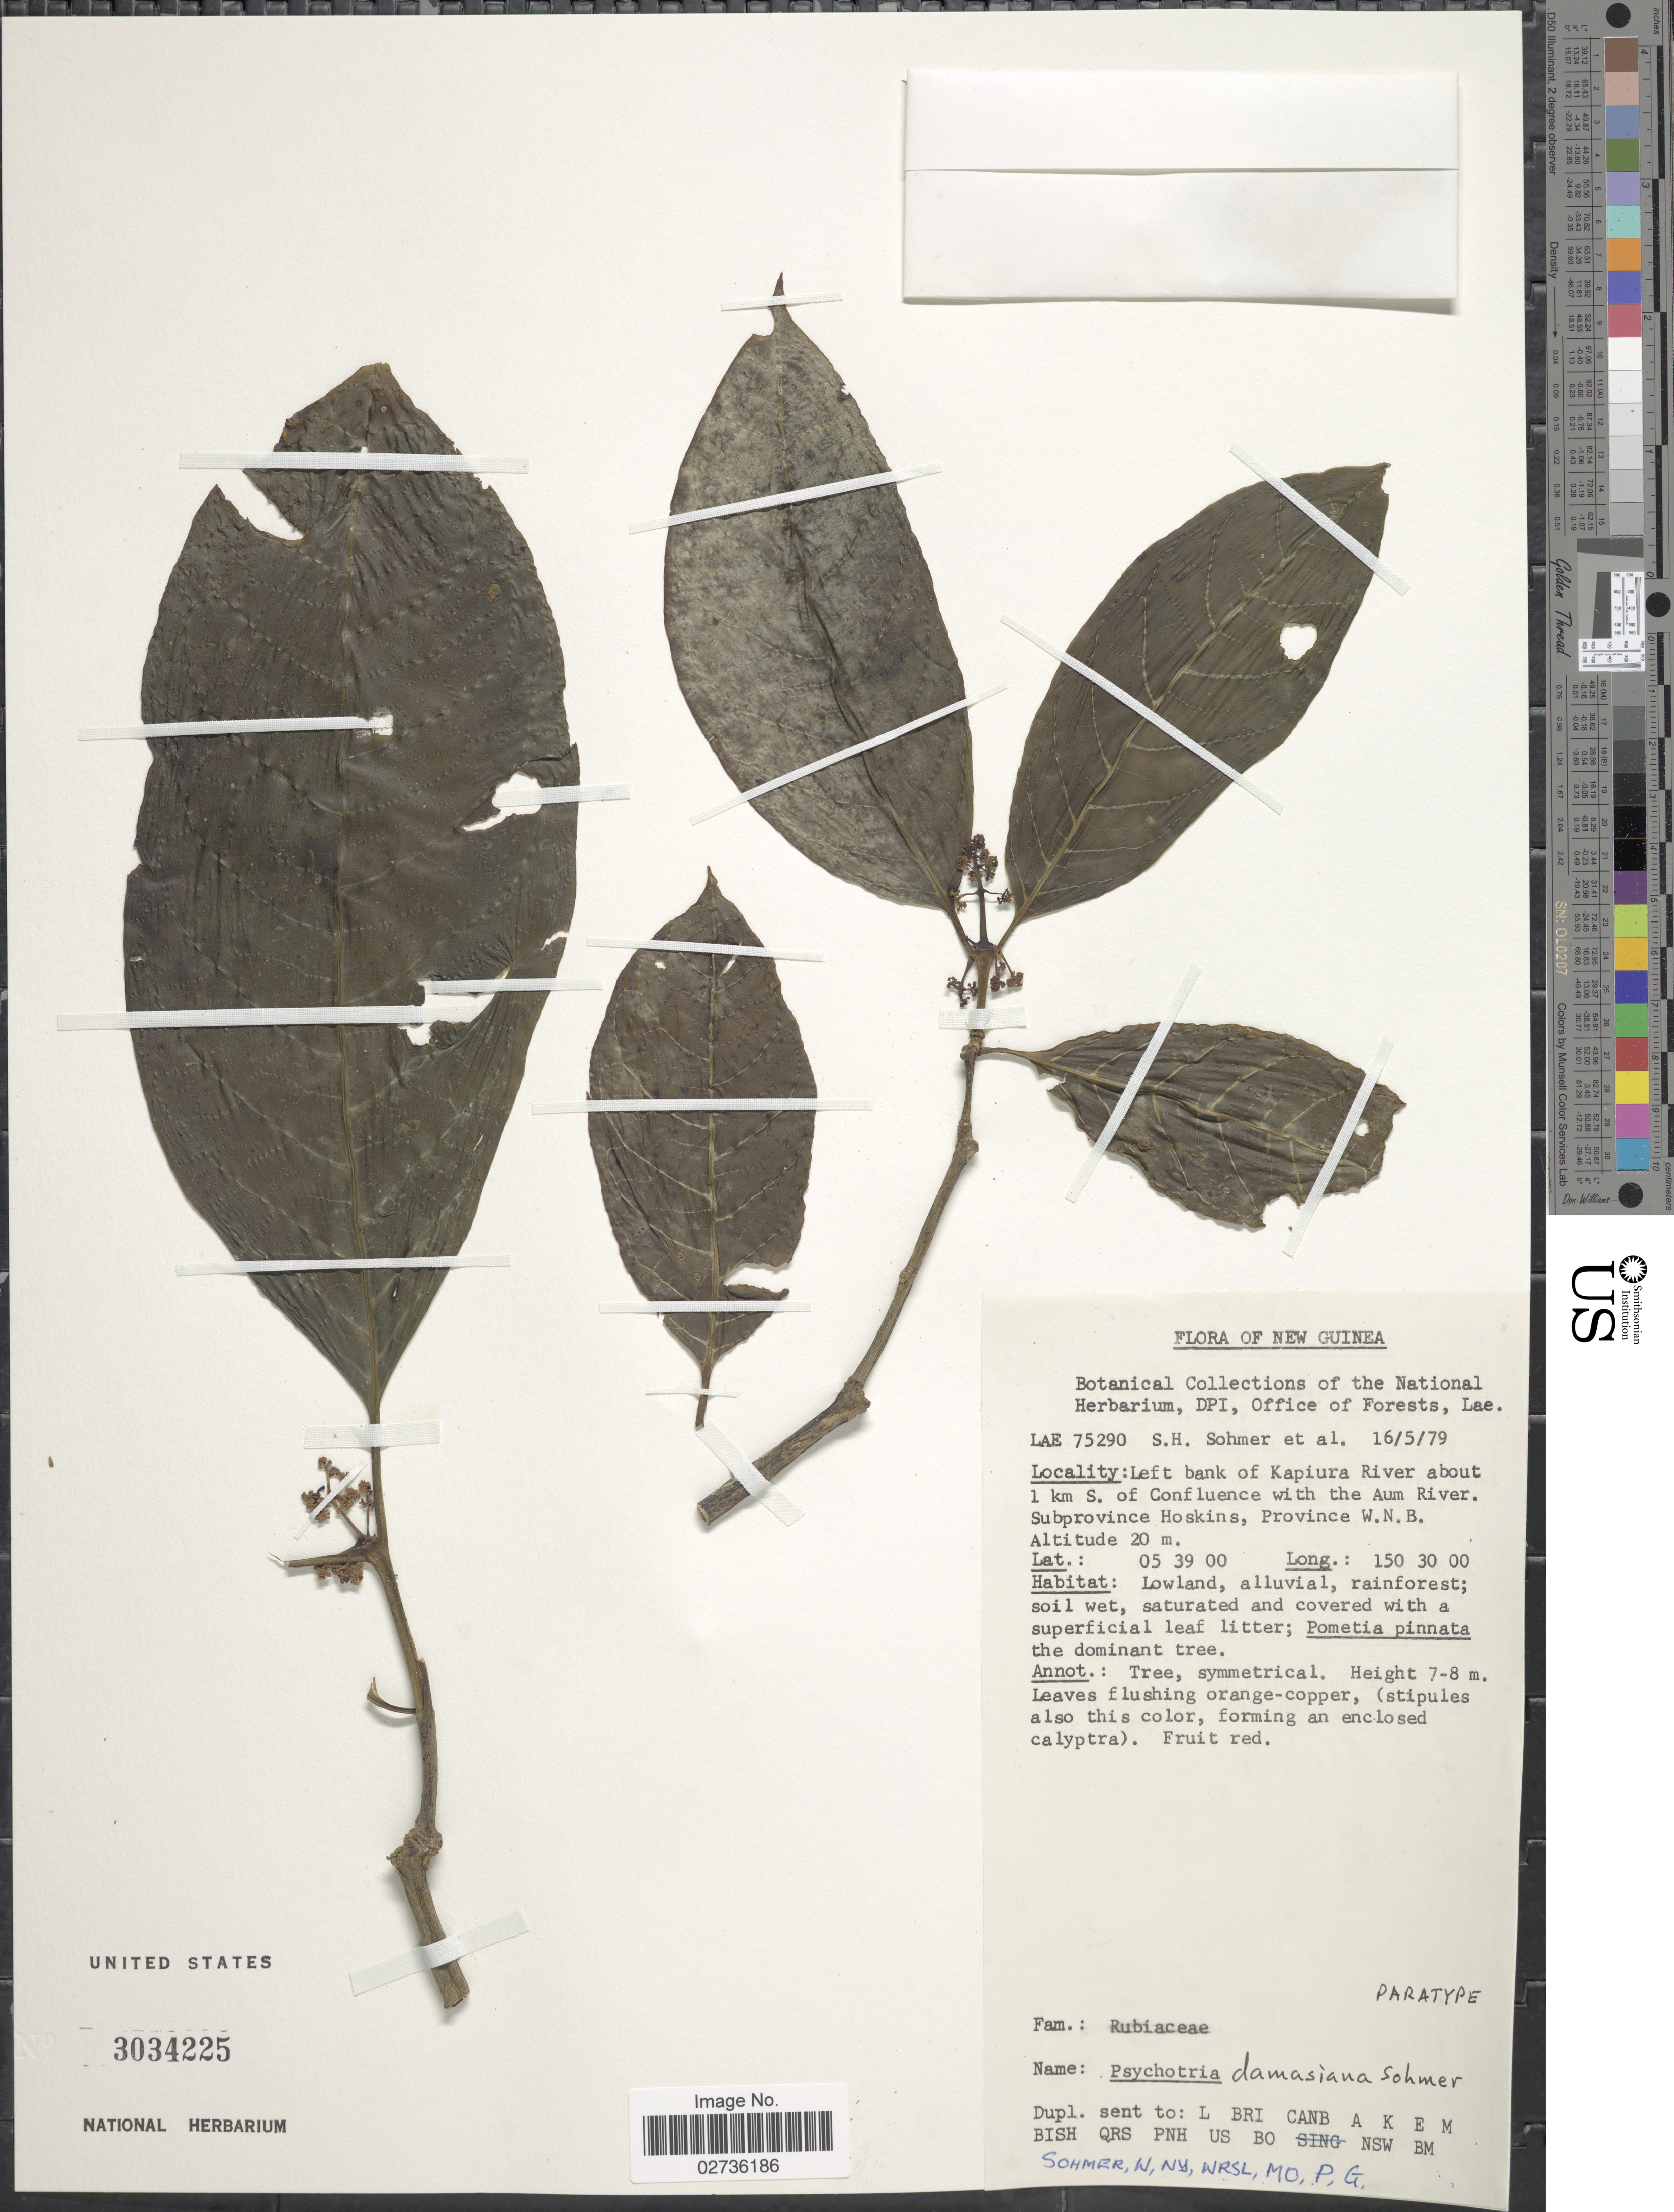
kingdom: Plantae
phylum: Tracheophyta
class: Magnoliopsida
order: Gentianales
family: Rubiaceae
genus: Psychotria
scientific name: Psychotria damasiana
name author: Sohmer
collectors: S. H. Sohmer & et al.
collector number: LAE75290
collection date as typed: Transcribed d/m/y: 16/5/79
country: Papua New Guinea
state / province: West New Britain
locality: New Guinea. Left bank of Kapiura River about 1 km S. of Confluence with the Aum River. Subprovince Hoskins, Province W.N.B.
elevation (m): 20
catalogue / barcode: US 3034225